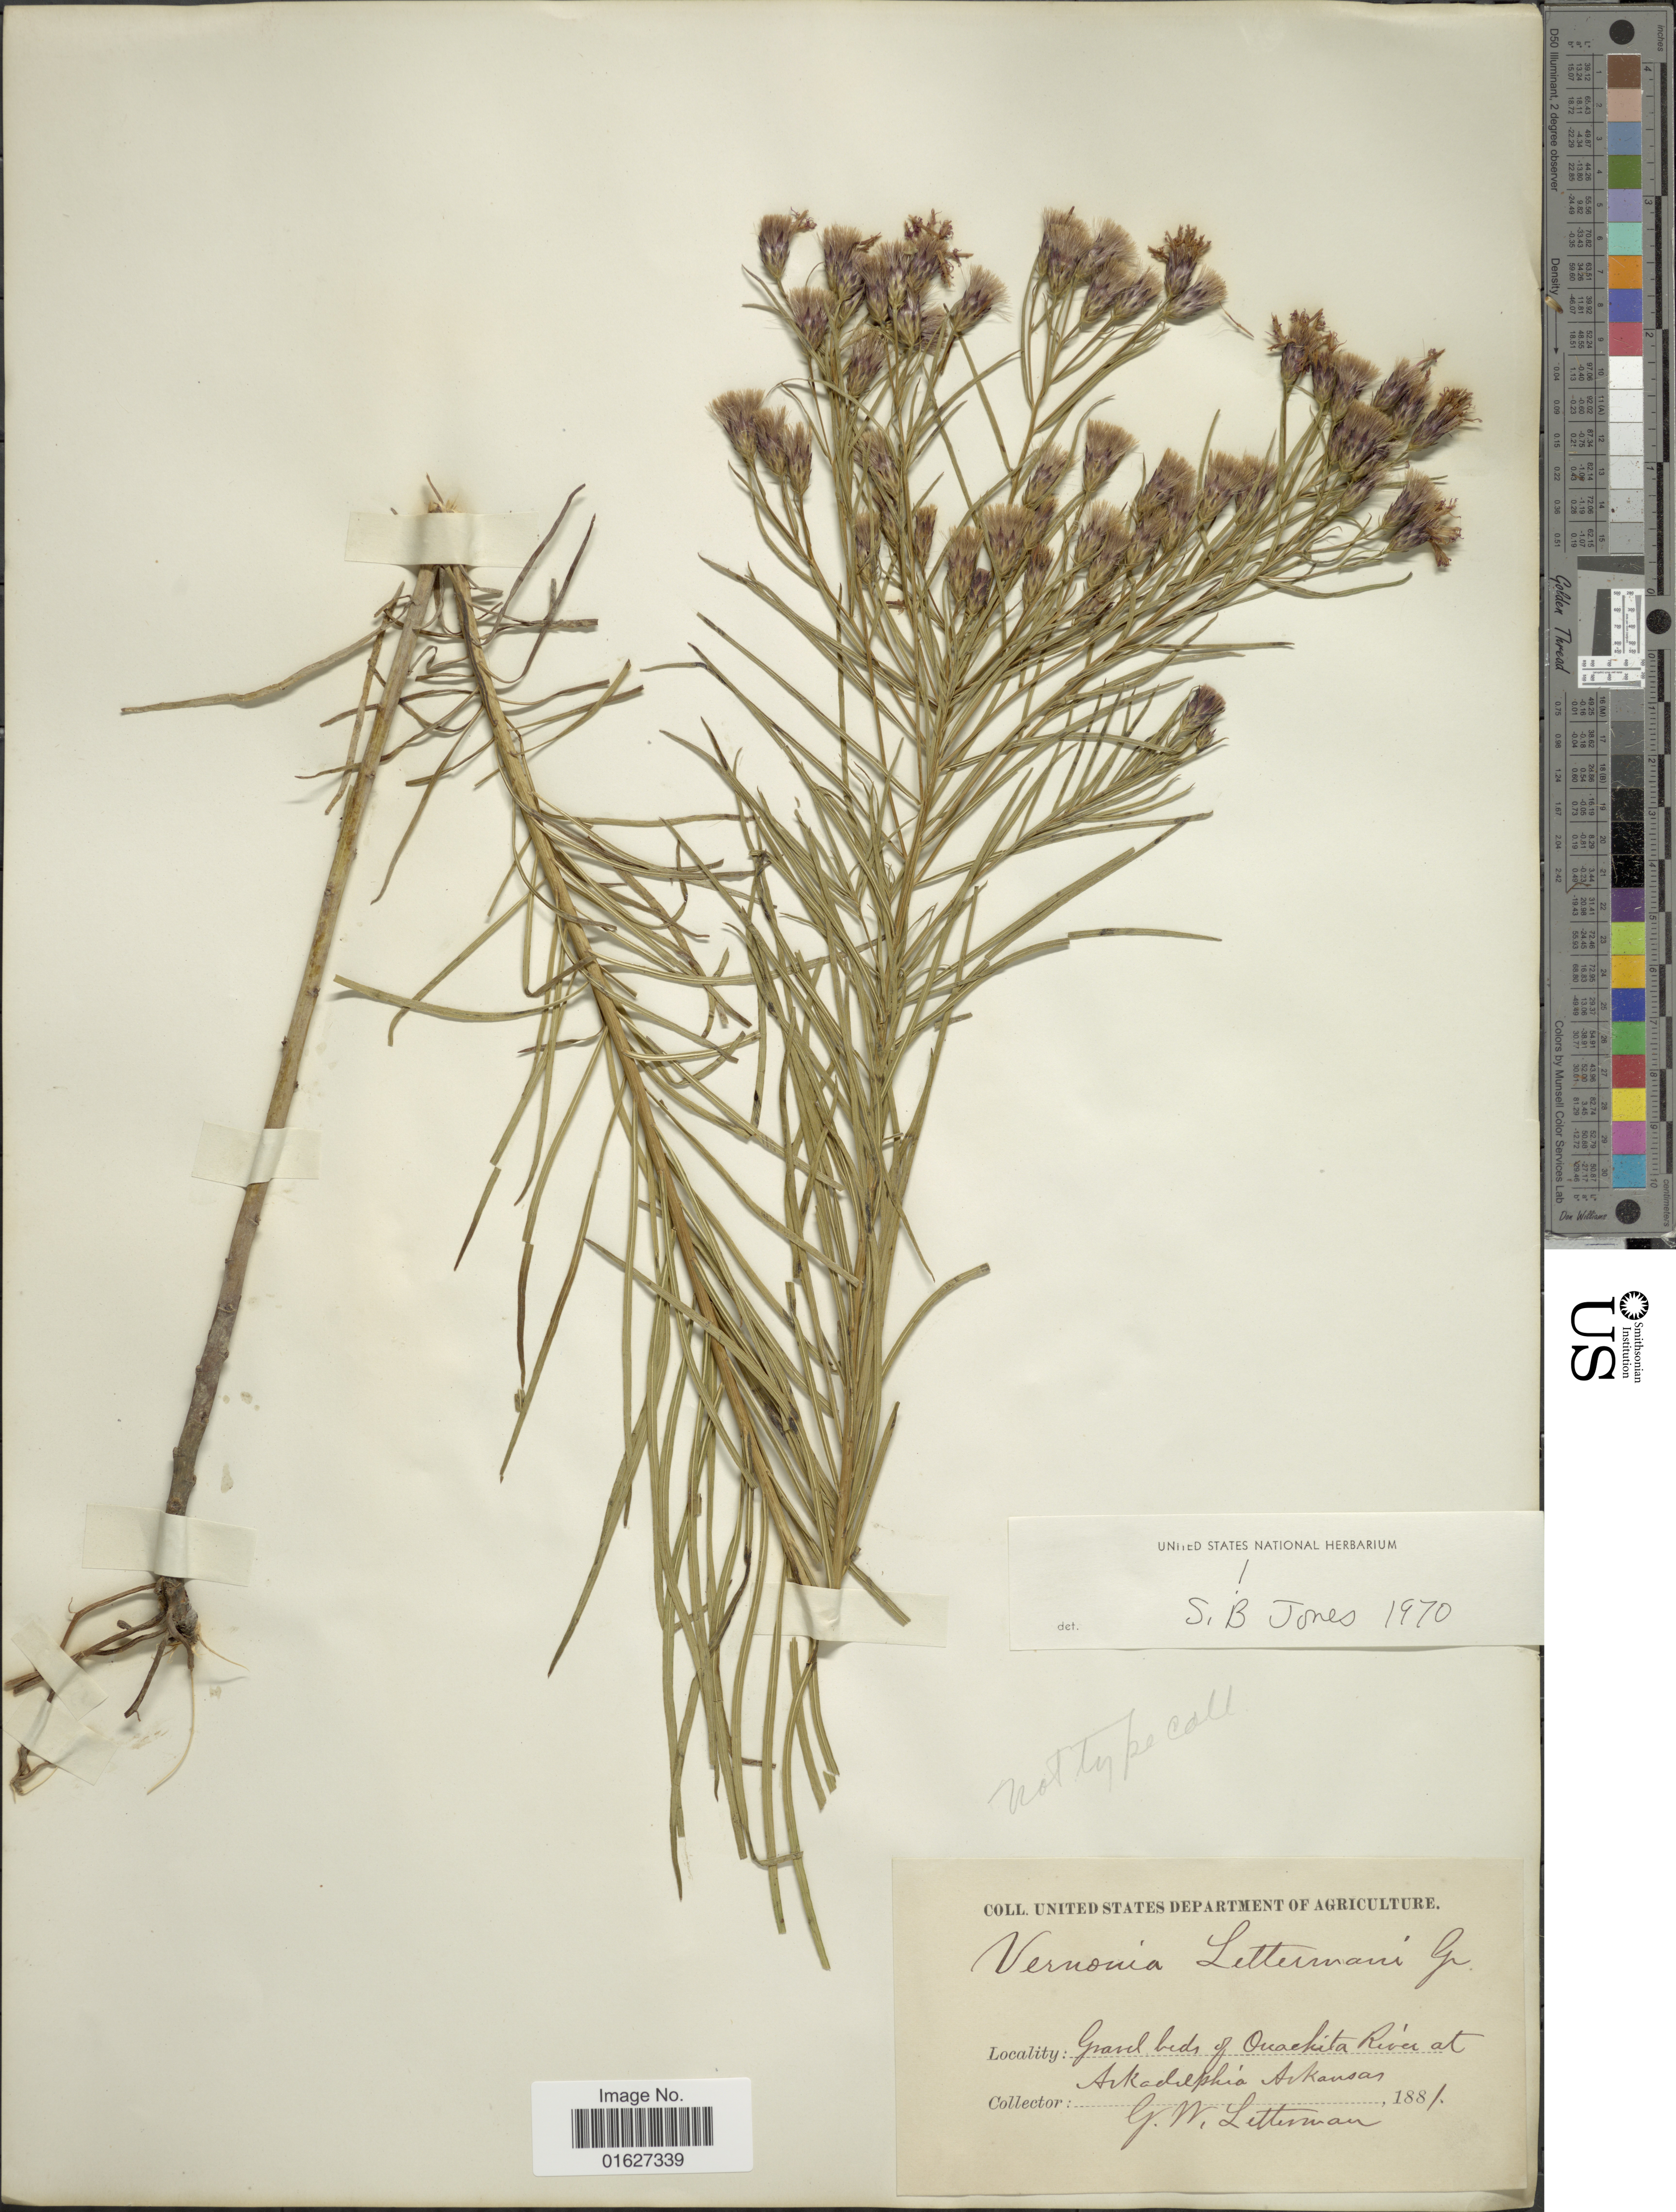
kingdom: Plantae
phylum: Tracheophyta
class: Magnoliopsida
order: Asterales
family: Asteraceae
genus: Vernonia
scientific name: Vernonia lettermannii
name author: Engelm. ex A. Gray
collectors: G. W. Letterman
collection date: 1881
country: United States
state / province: Arkansas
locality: Grand beds of Ouachita River at Arkadelphia Arkansas